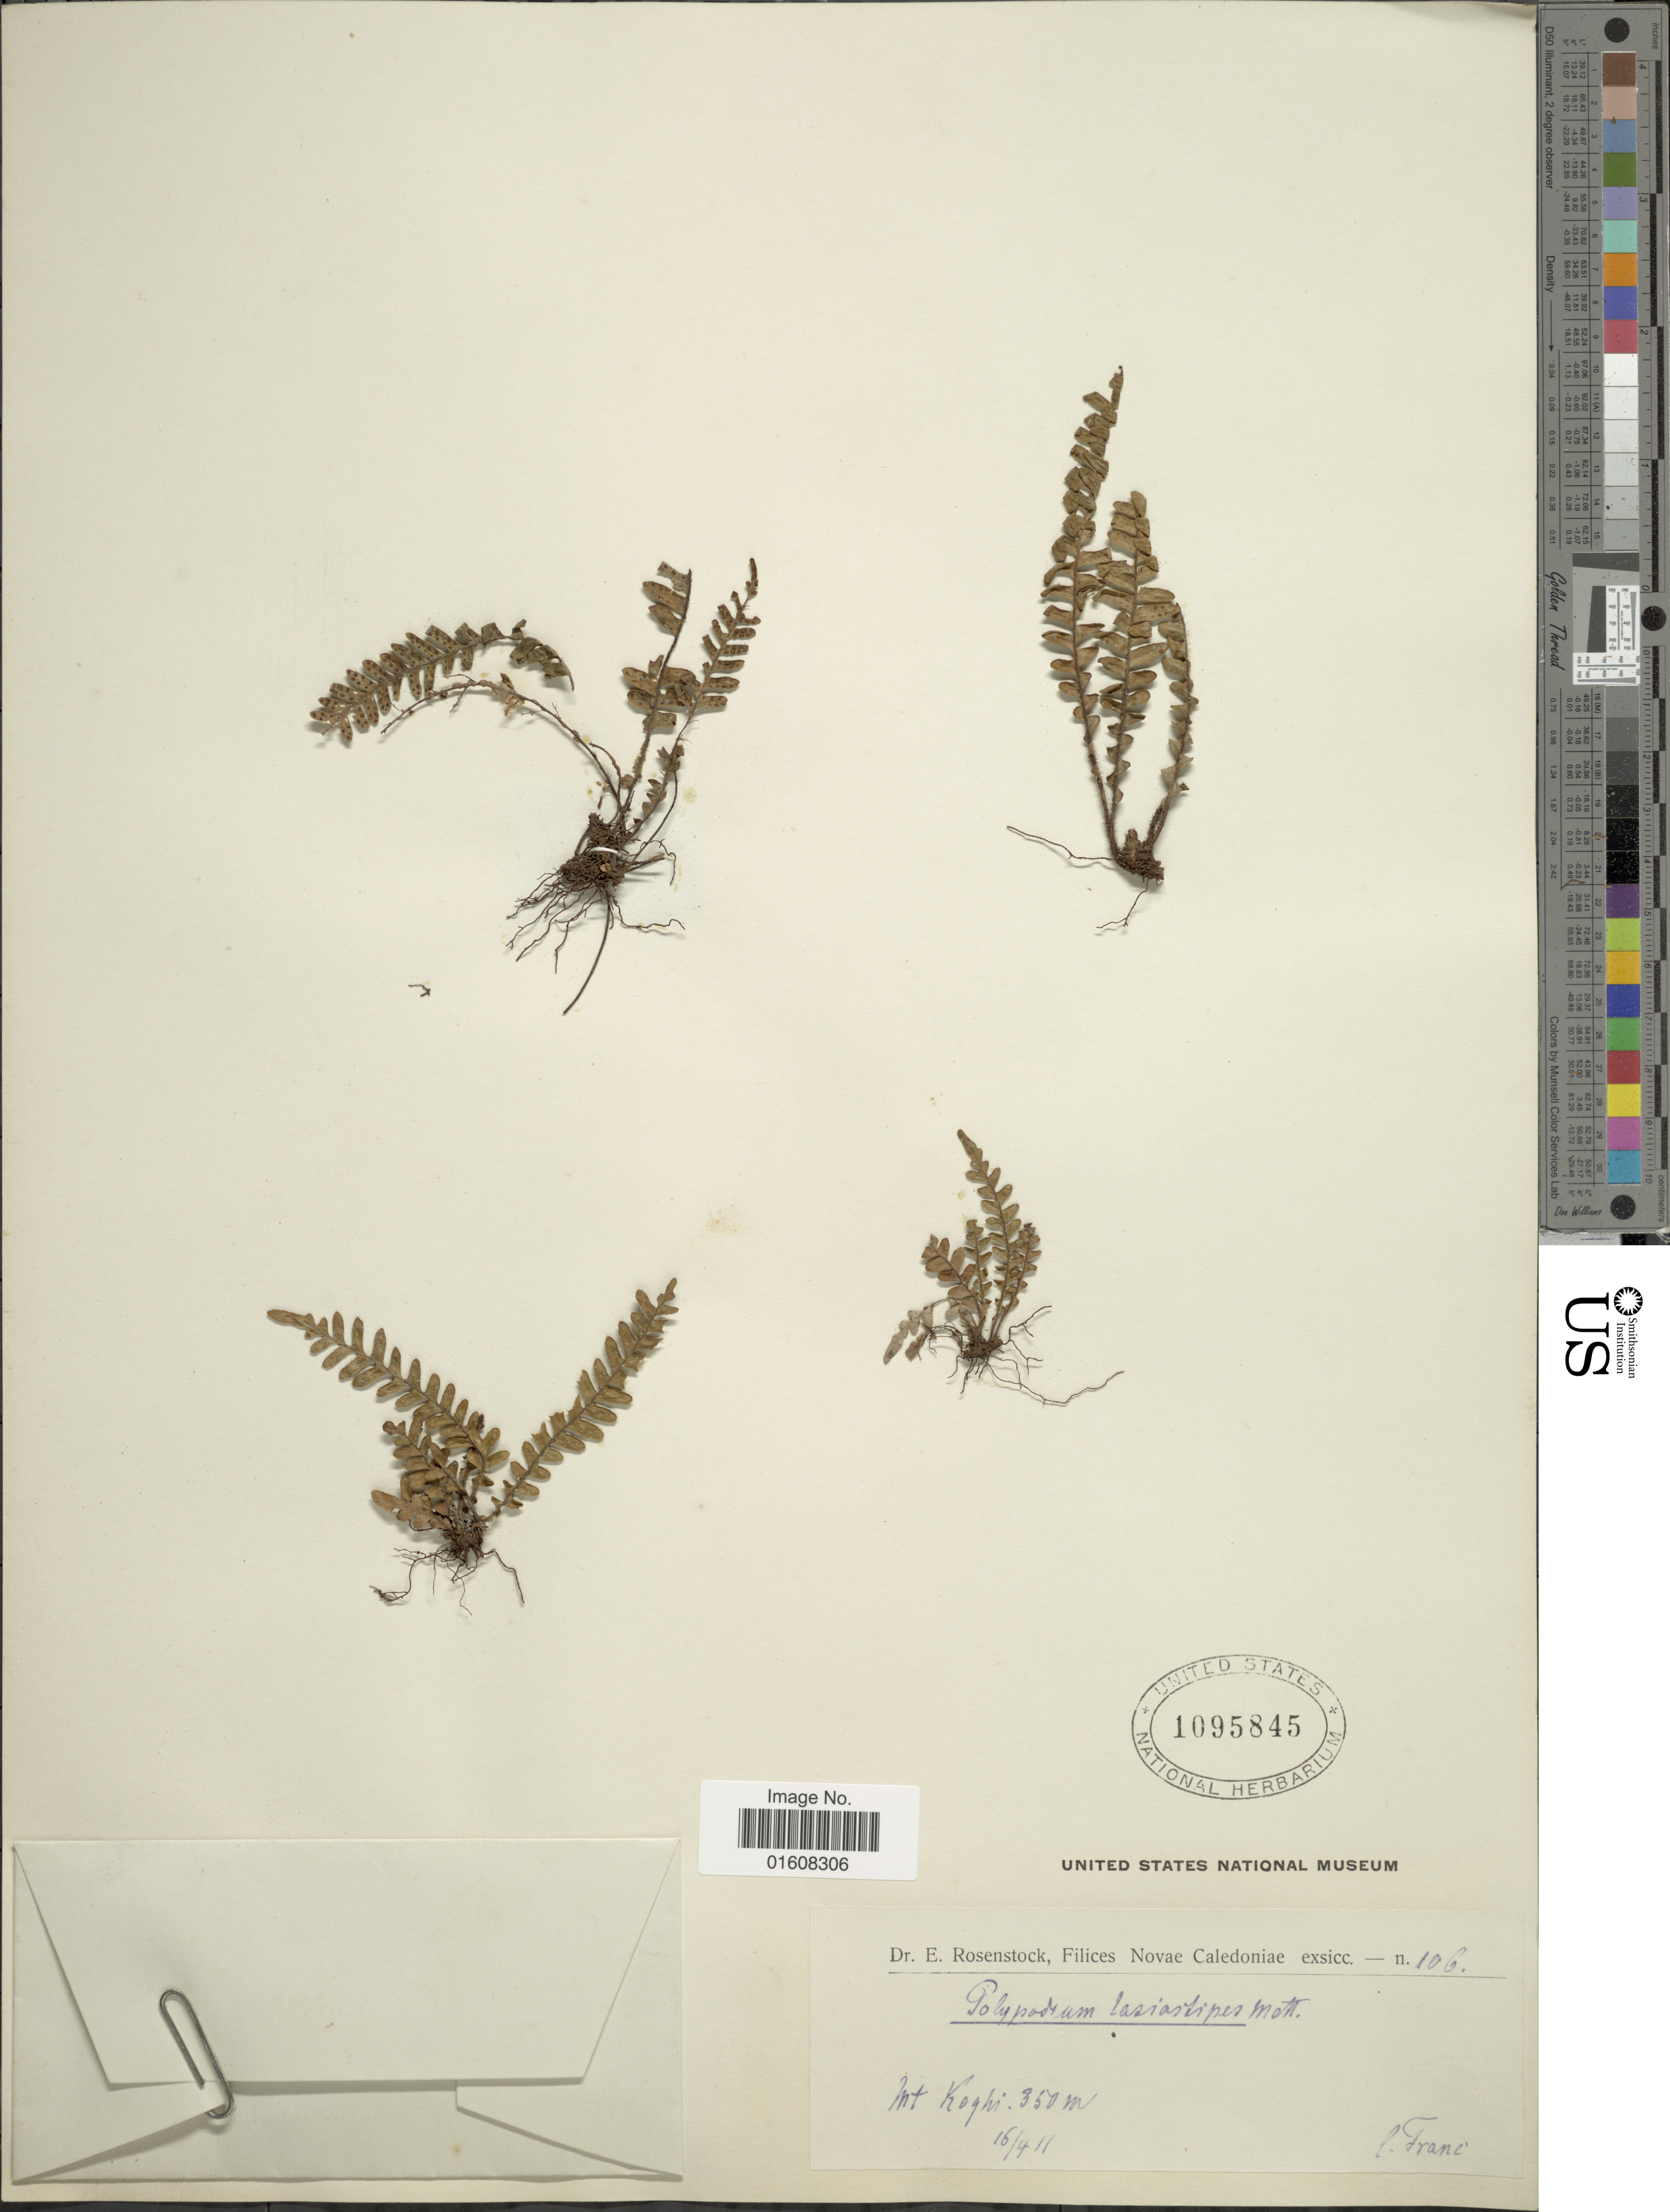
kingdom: Plantae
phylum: Tracheophyta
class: Polypodiopsida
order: Polypodiales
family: Polypodiaceae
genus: Grammitis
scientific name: Grammitis lasiostipes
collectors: Franc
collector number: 106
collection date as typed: Transcribed d/m/y: 16/4/11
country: New Caledonia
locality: Mt. Koghi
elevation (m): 350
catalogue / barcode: US 1095845